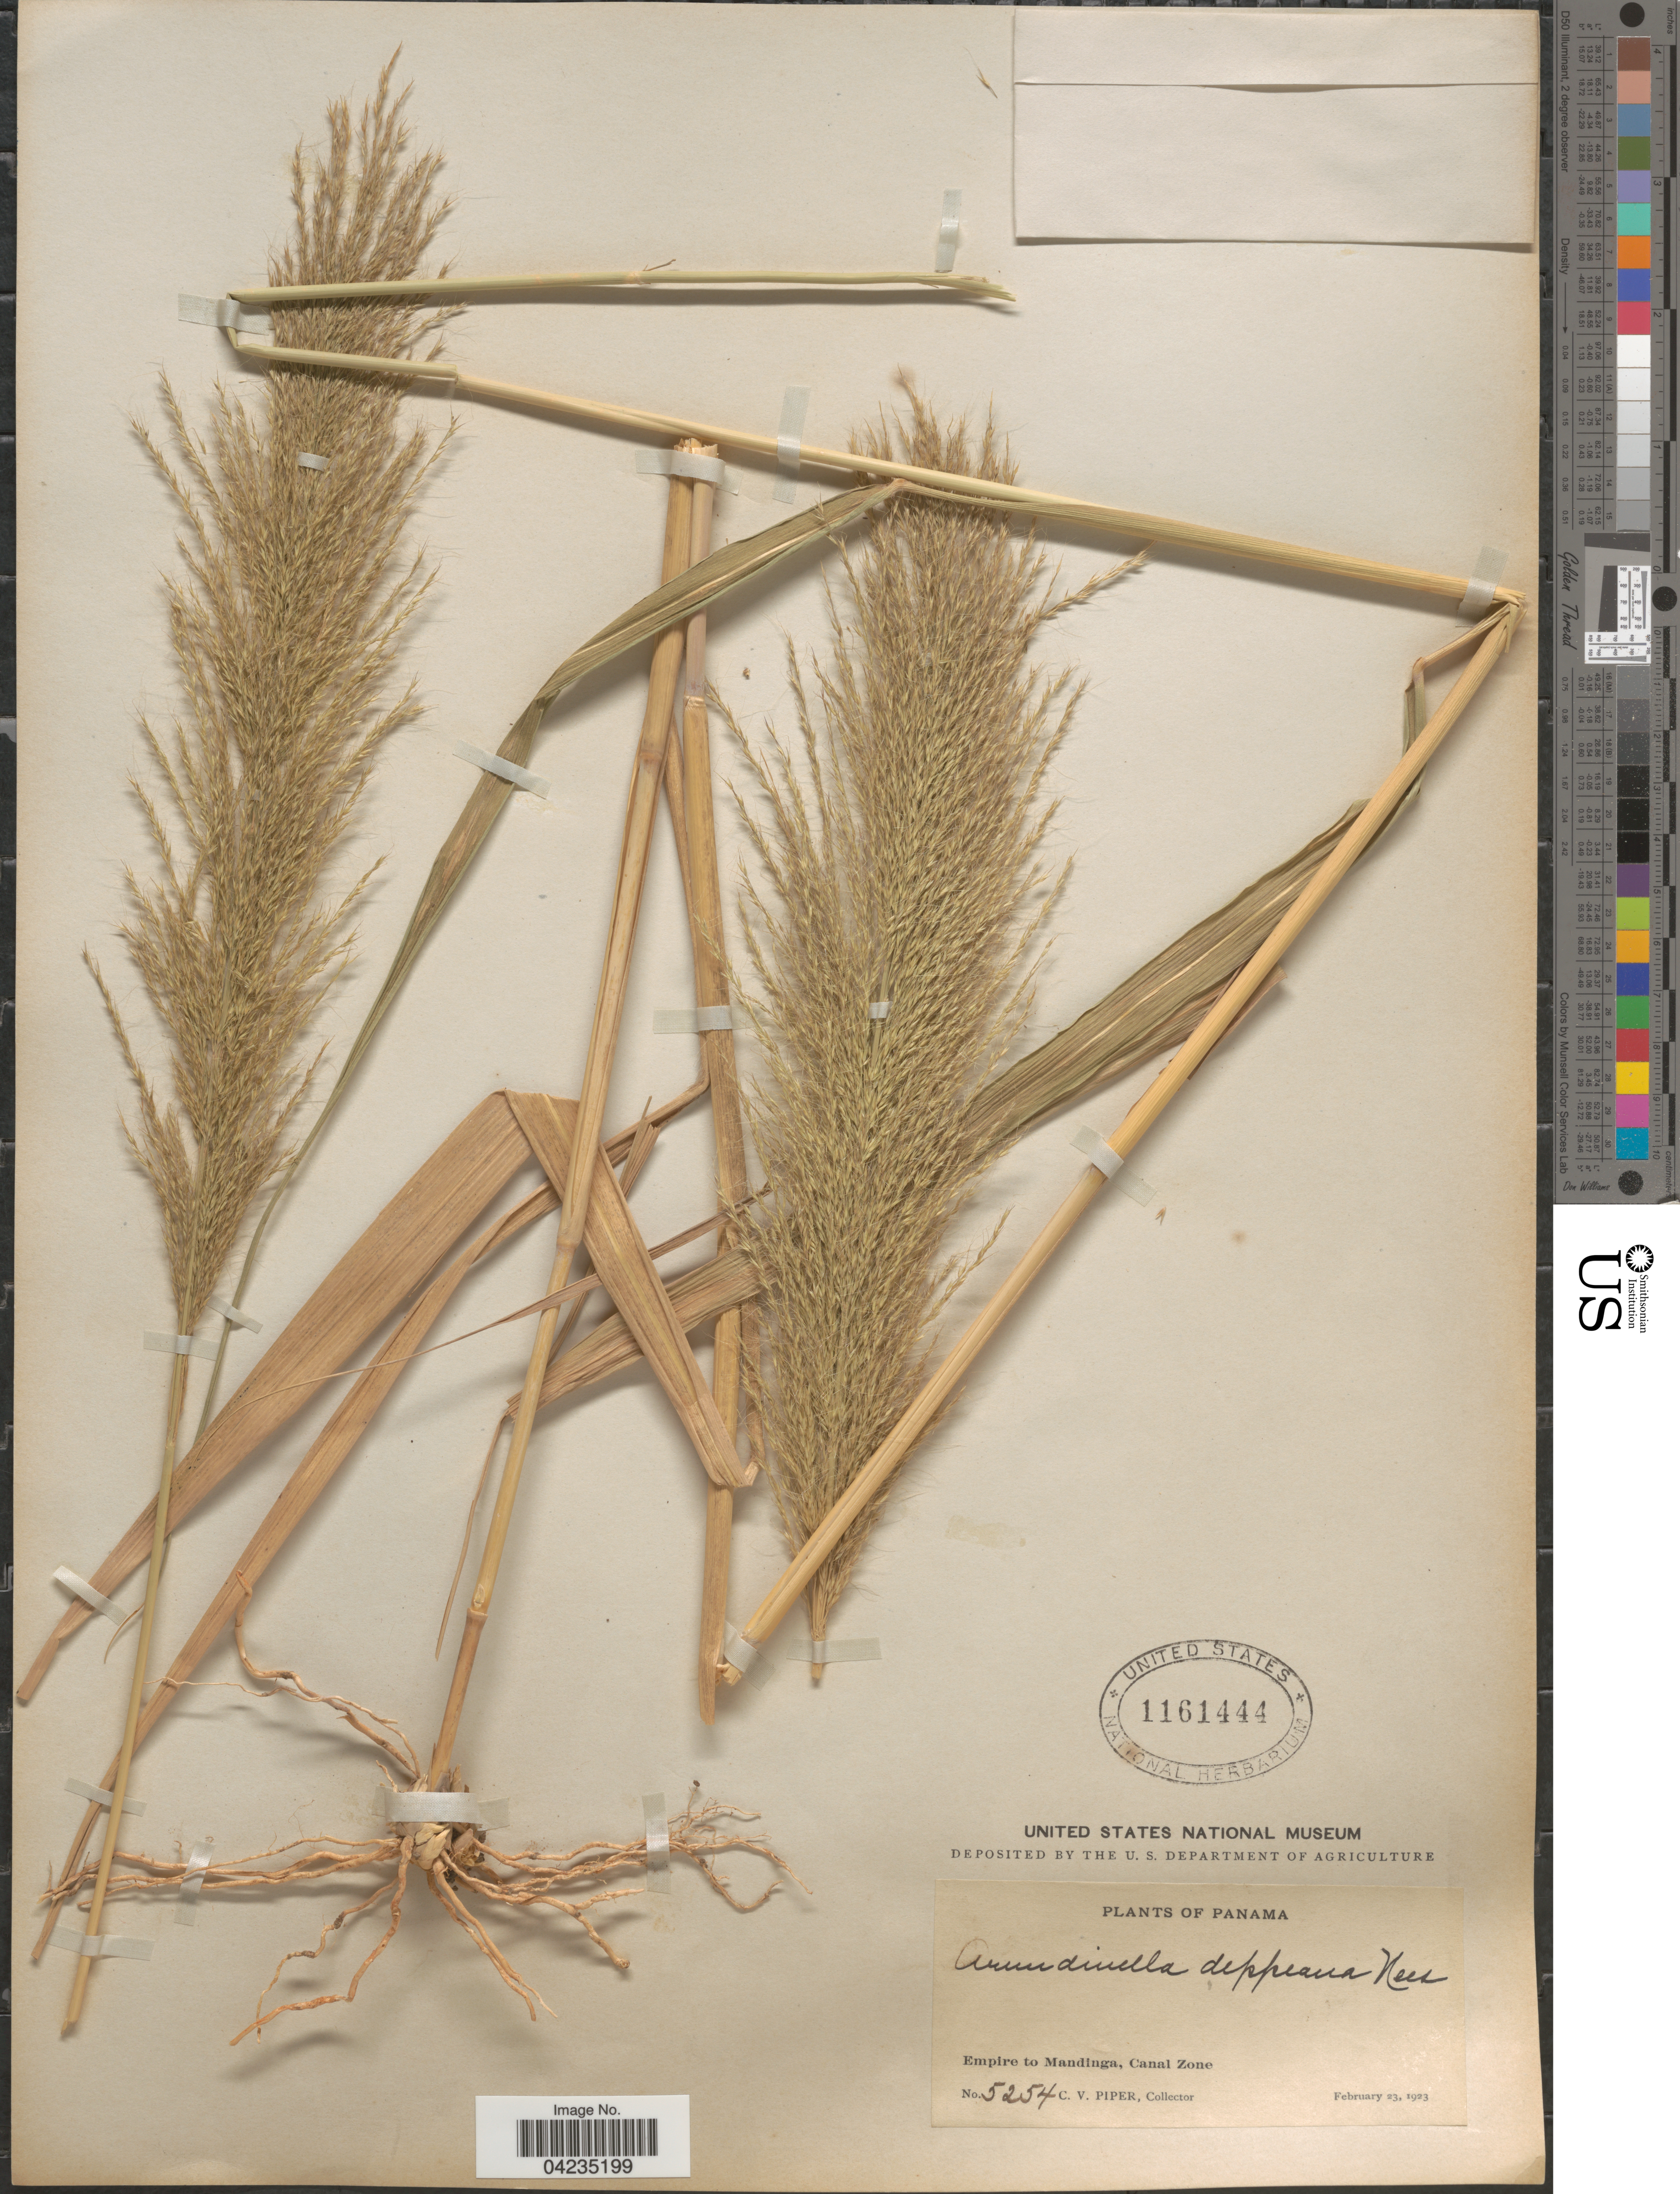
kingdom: Plantae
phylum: Tracheophyta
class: Liliopsida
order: Poales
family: Poaceae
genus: Arundinella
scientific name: Arundinella deppeana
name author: Nees ex Steud.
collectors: C. V. Piper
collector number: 5254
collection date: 1923-02-23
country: Panama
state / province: Colón / Panamá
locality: Empire to Mandinga, Canal Zone.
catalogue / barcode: US 1161444